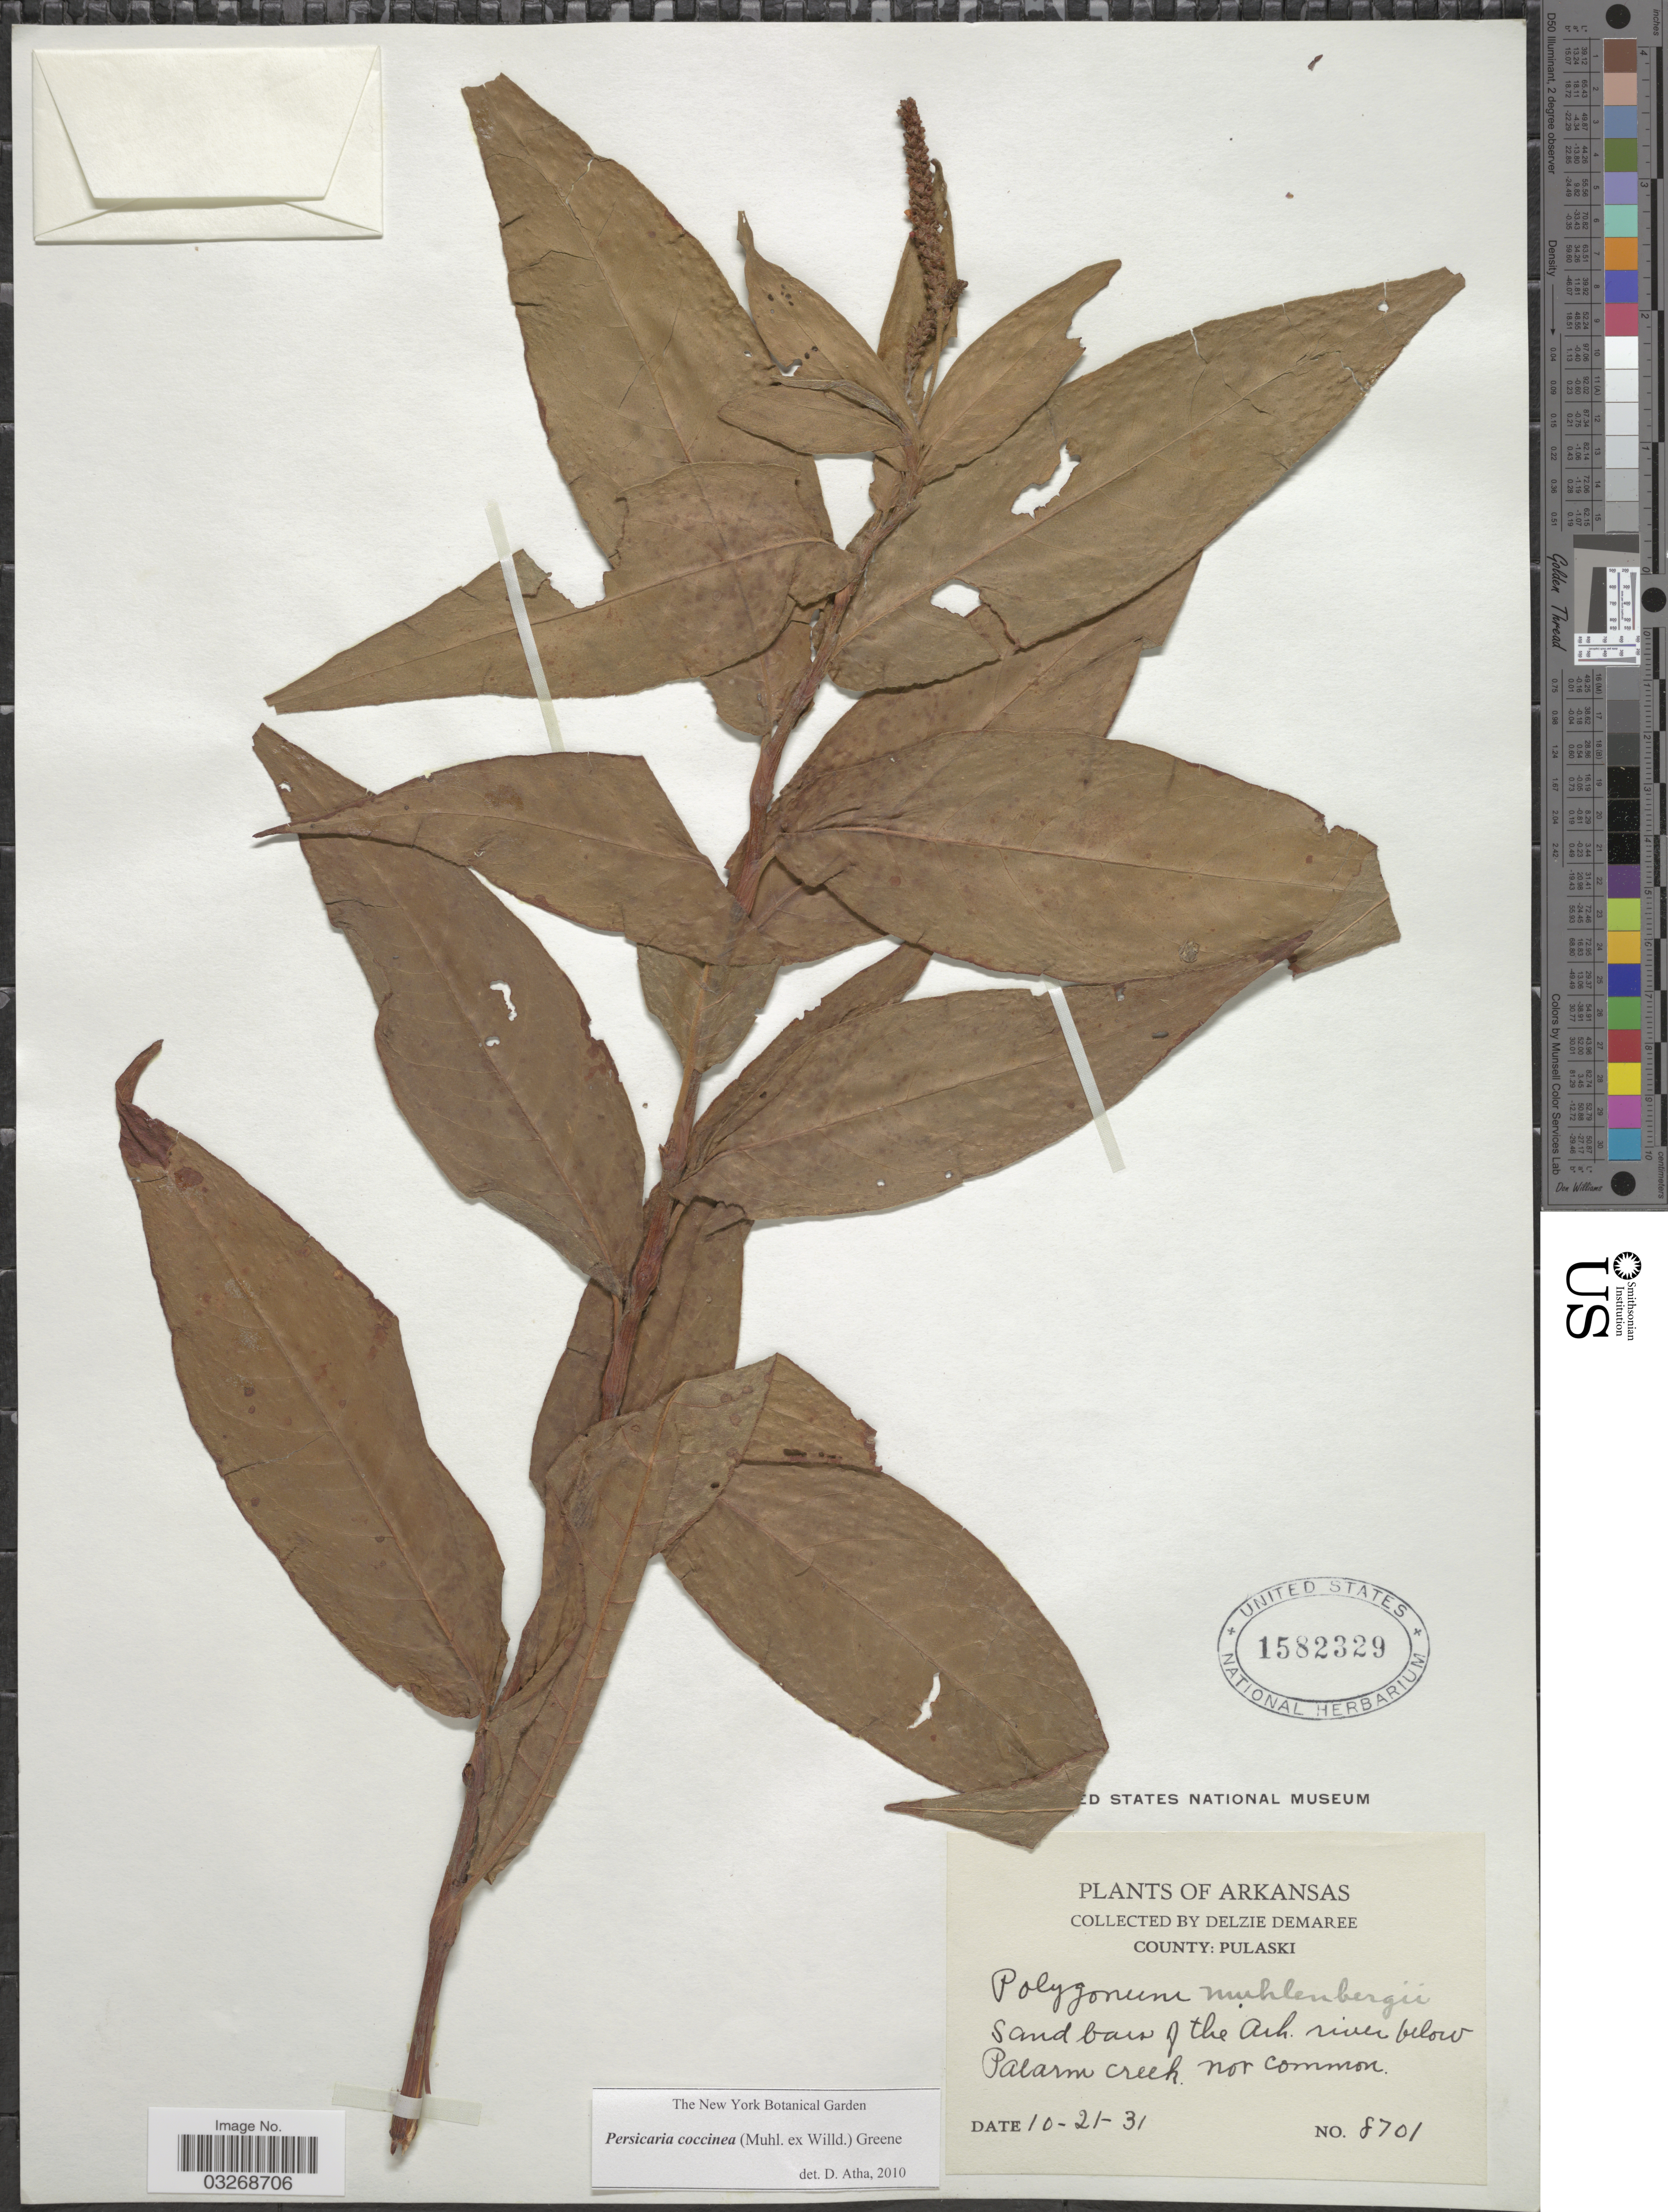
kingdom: Plantae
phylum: Tracheophyta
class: Magnoliopsida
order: Caryophyllales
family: Polygonaceae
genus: Persicaria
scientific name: Persicaria coccinea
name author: (Muhl. ex Willd.) Greene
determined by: Atha, D. E.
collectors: D. Demaree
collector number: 8701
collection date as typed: Transcribed d/m/y: 21/10/31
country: United States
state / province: Arkansas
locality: County: Pulaski. Sand bars of the Ash. river below Palarm Creek.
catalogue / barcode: US 1582329